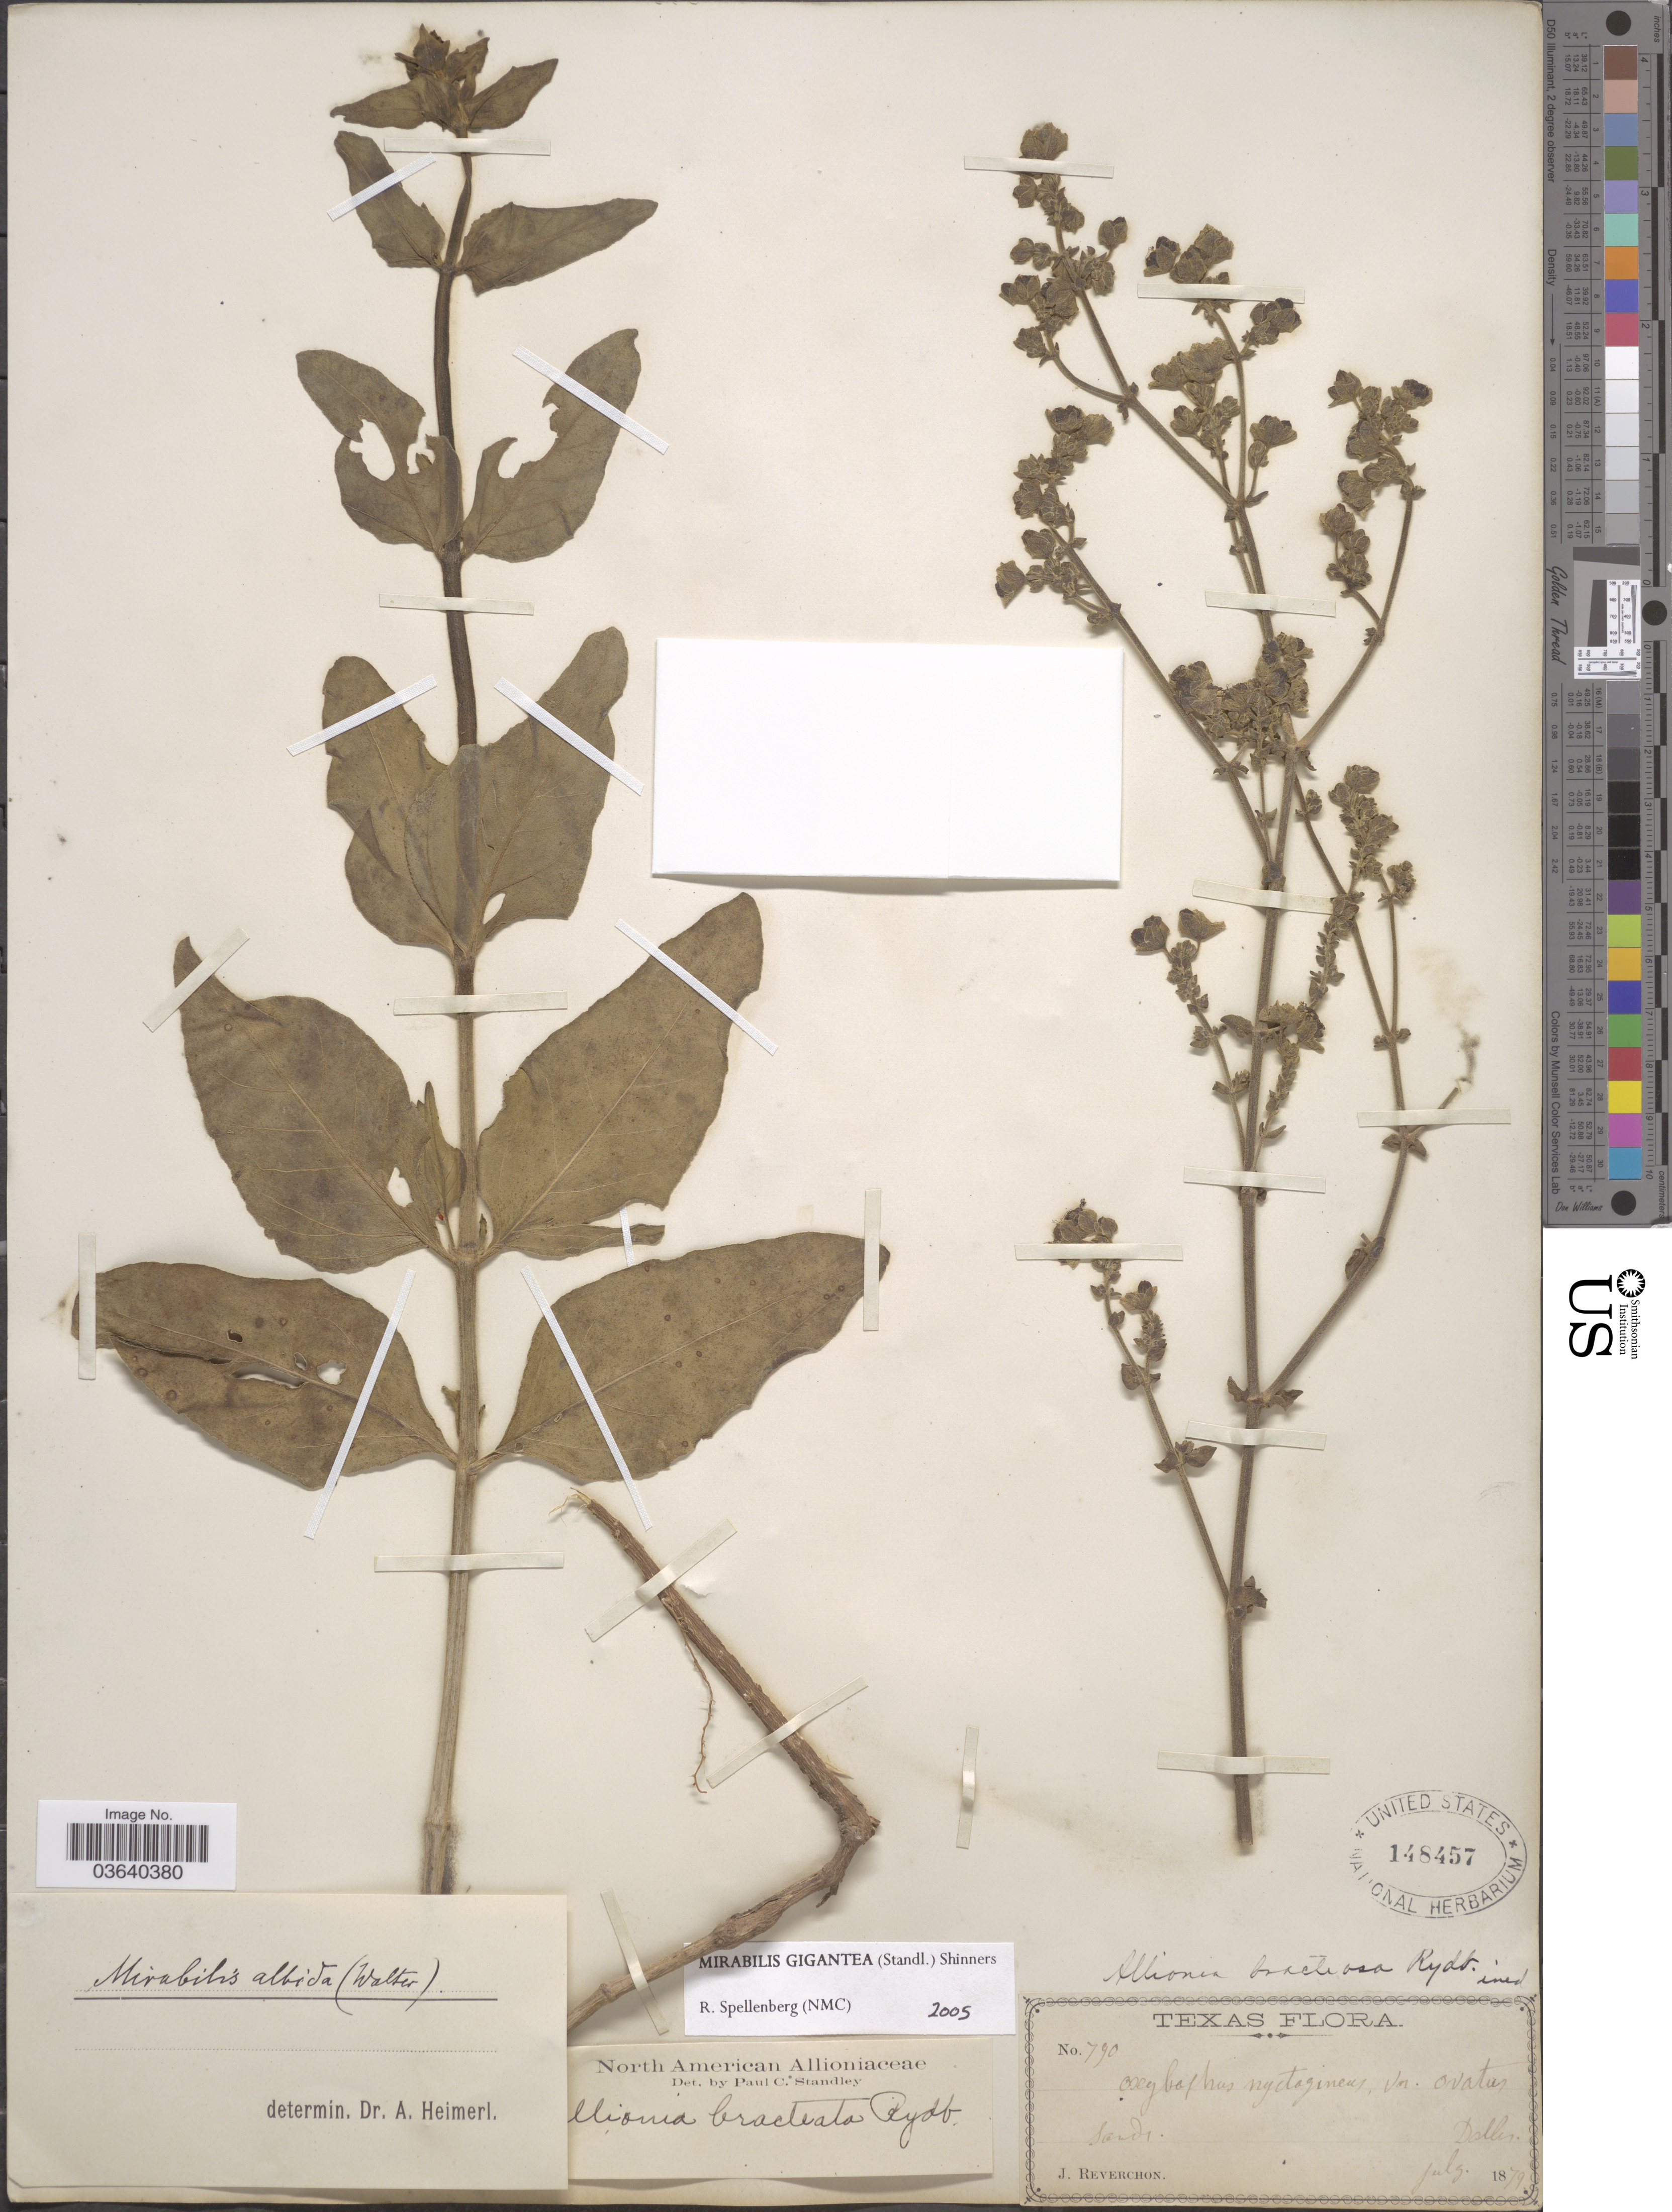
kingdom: Plantae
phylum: Tracheophyta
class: Magnoliopsida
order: Caryophyllales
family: Nyctaginaceae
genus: Mirabilis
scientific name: Mirabilis gigantea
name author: (Standl.) Shinners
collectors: J. Reverchon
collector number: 790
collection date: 1879-07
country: United States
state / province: Texas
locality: Dalles.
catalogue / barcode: US 148457